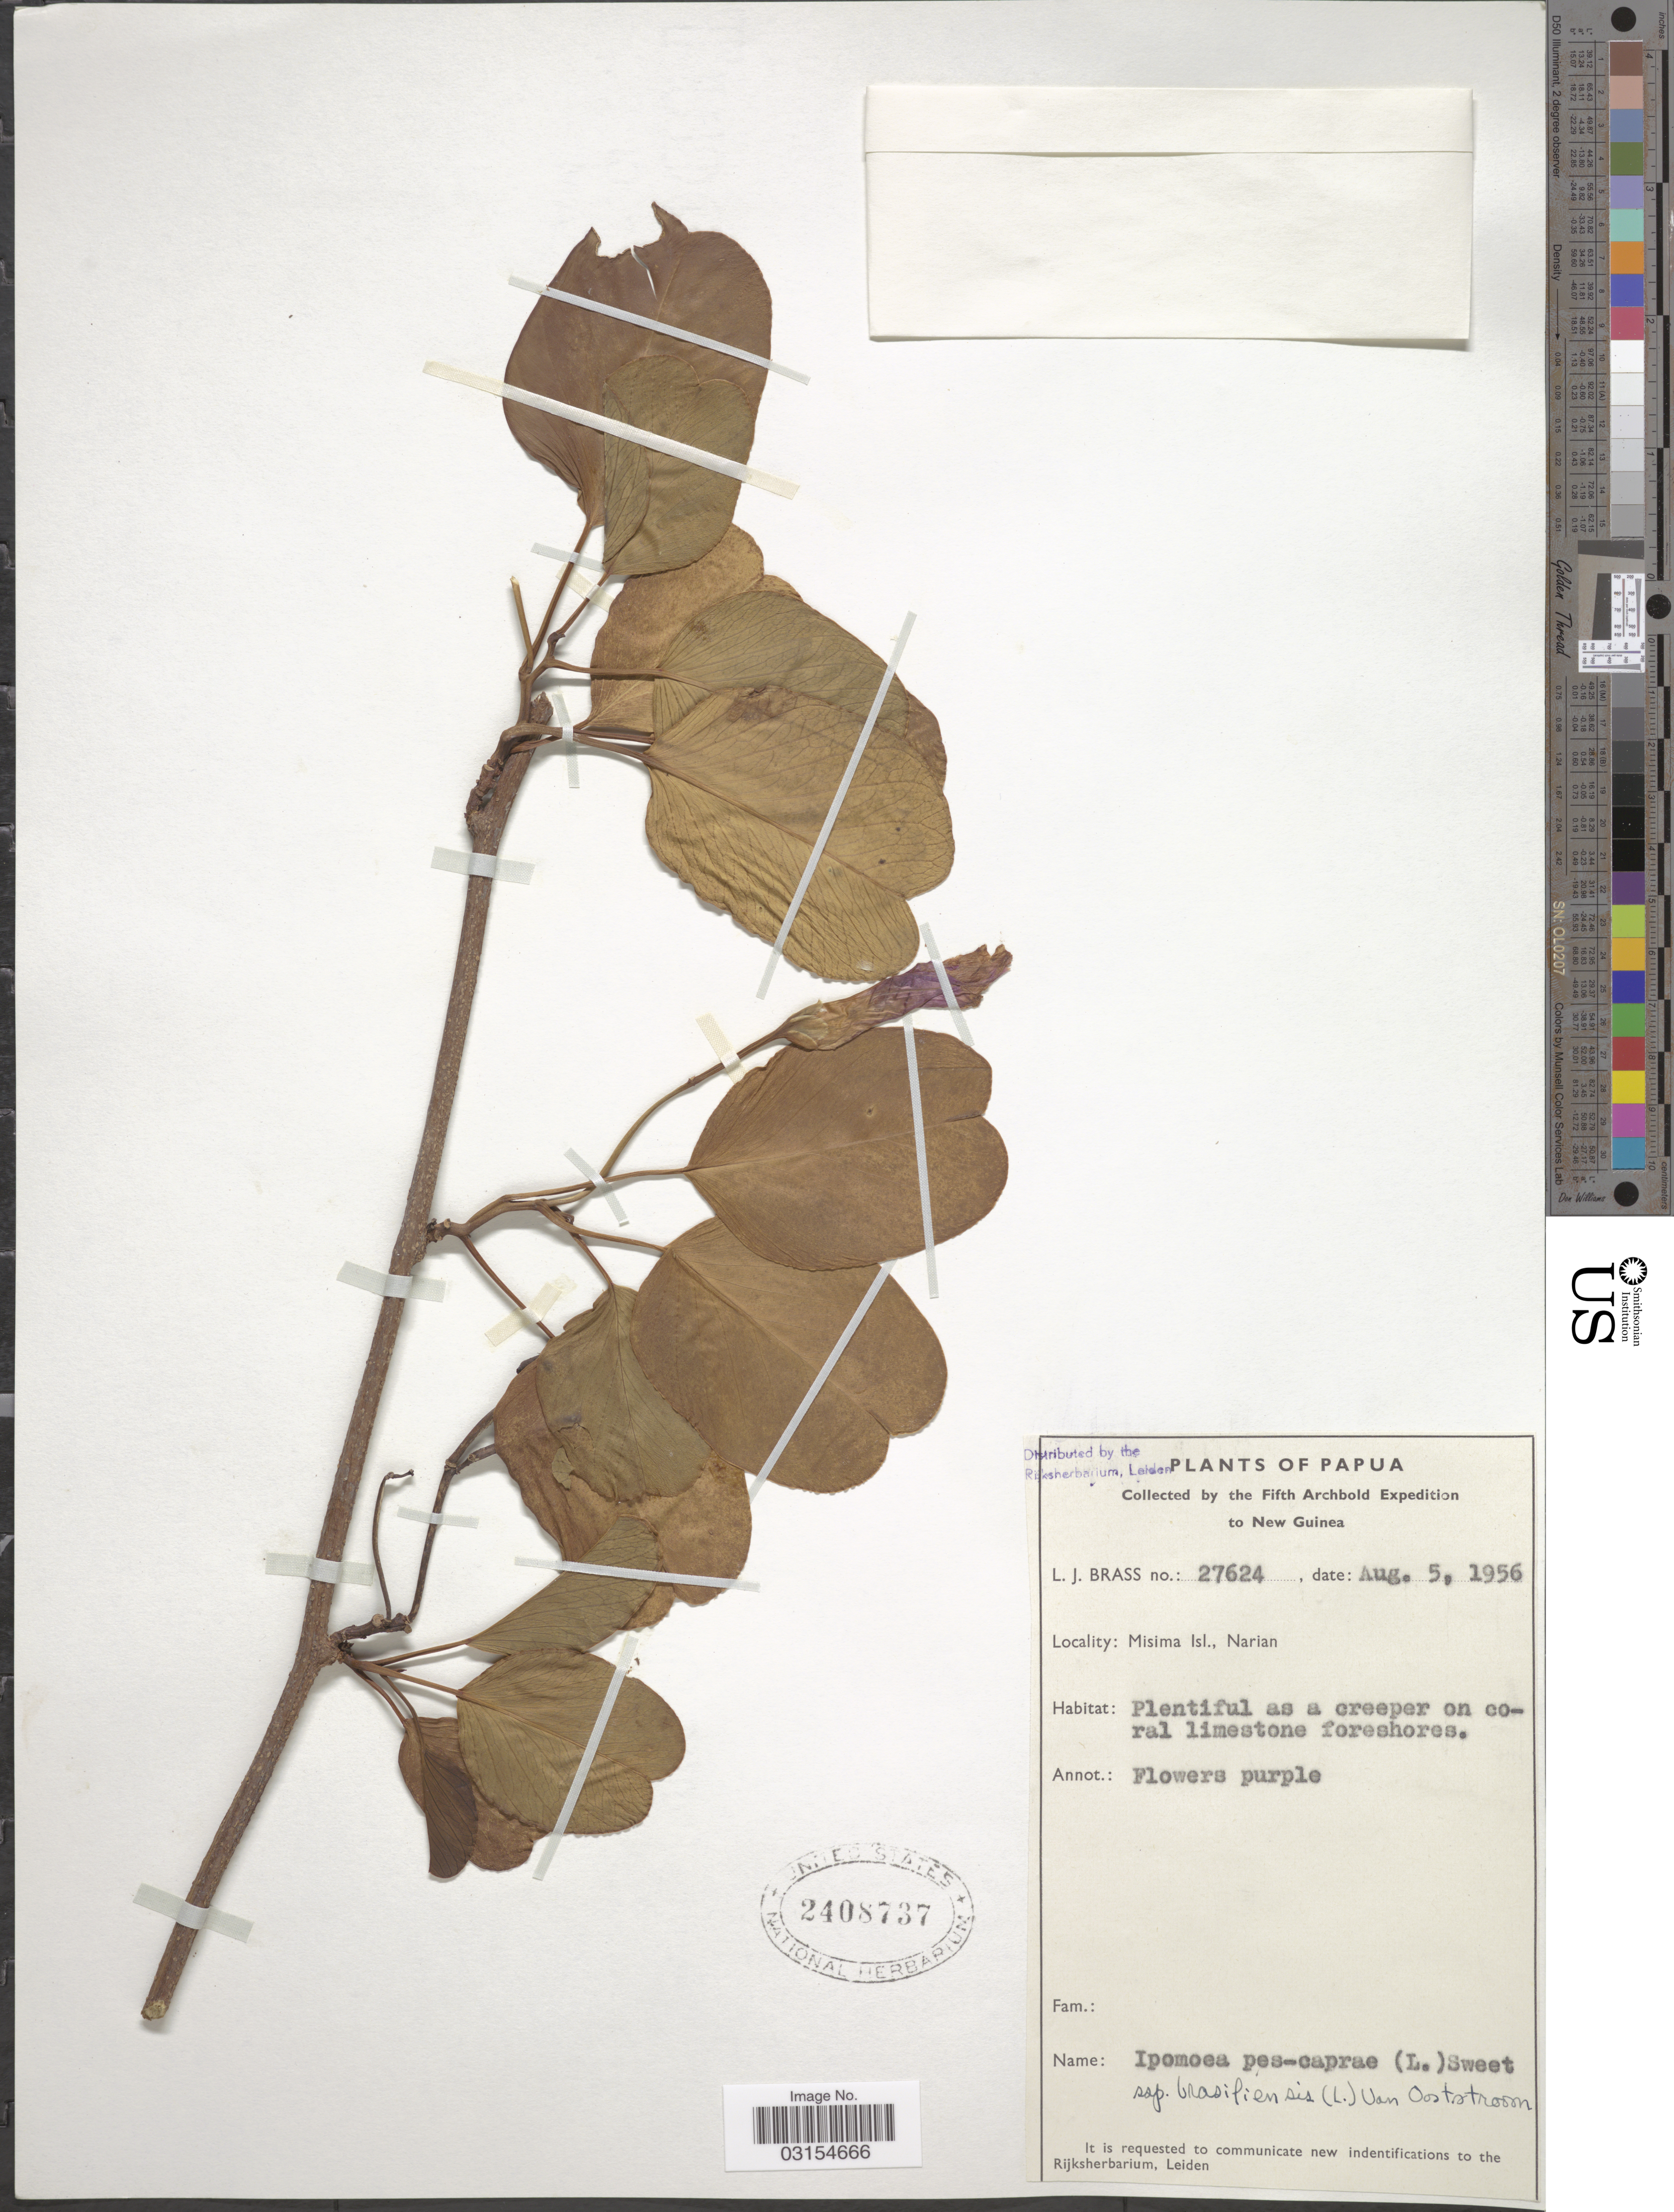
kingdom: Plantae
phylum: Tracheophyta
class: Magnoliopsida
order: Solanales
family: Convolvulaceae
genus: Ipomoea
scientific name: Ipomoea pes-caprae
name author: (L.) R. Br.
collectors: L. J. Brass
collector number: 27624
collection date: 1956-08-05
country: Papua New Guinea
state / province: Milne Bay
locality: New Guinea, Misima Isl., Narian.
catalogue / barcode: US 2408737